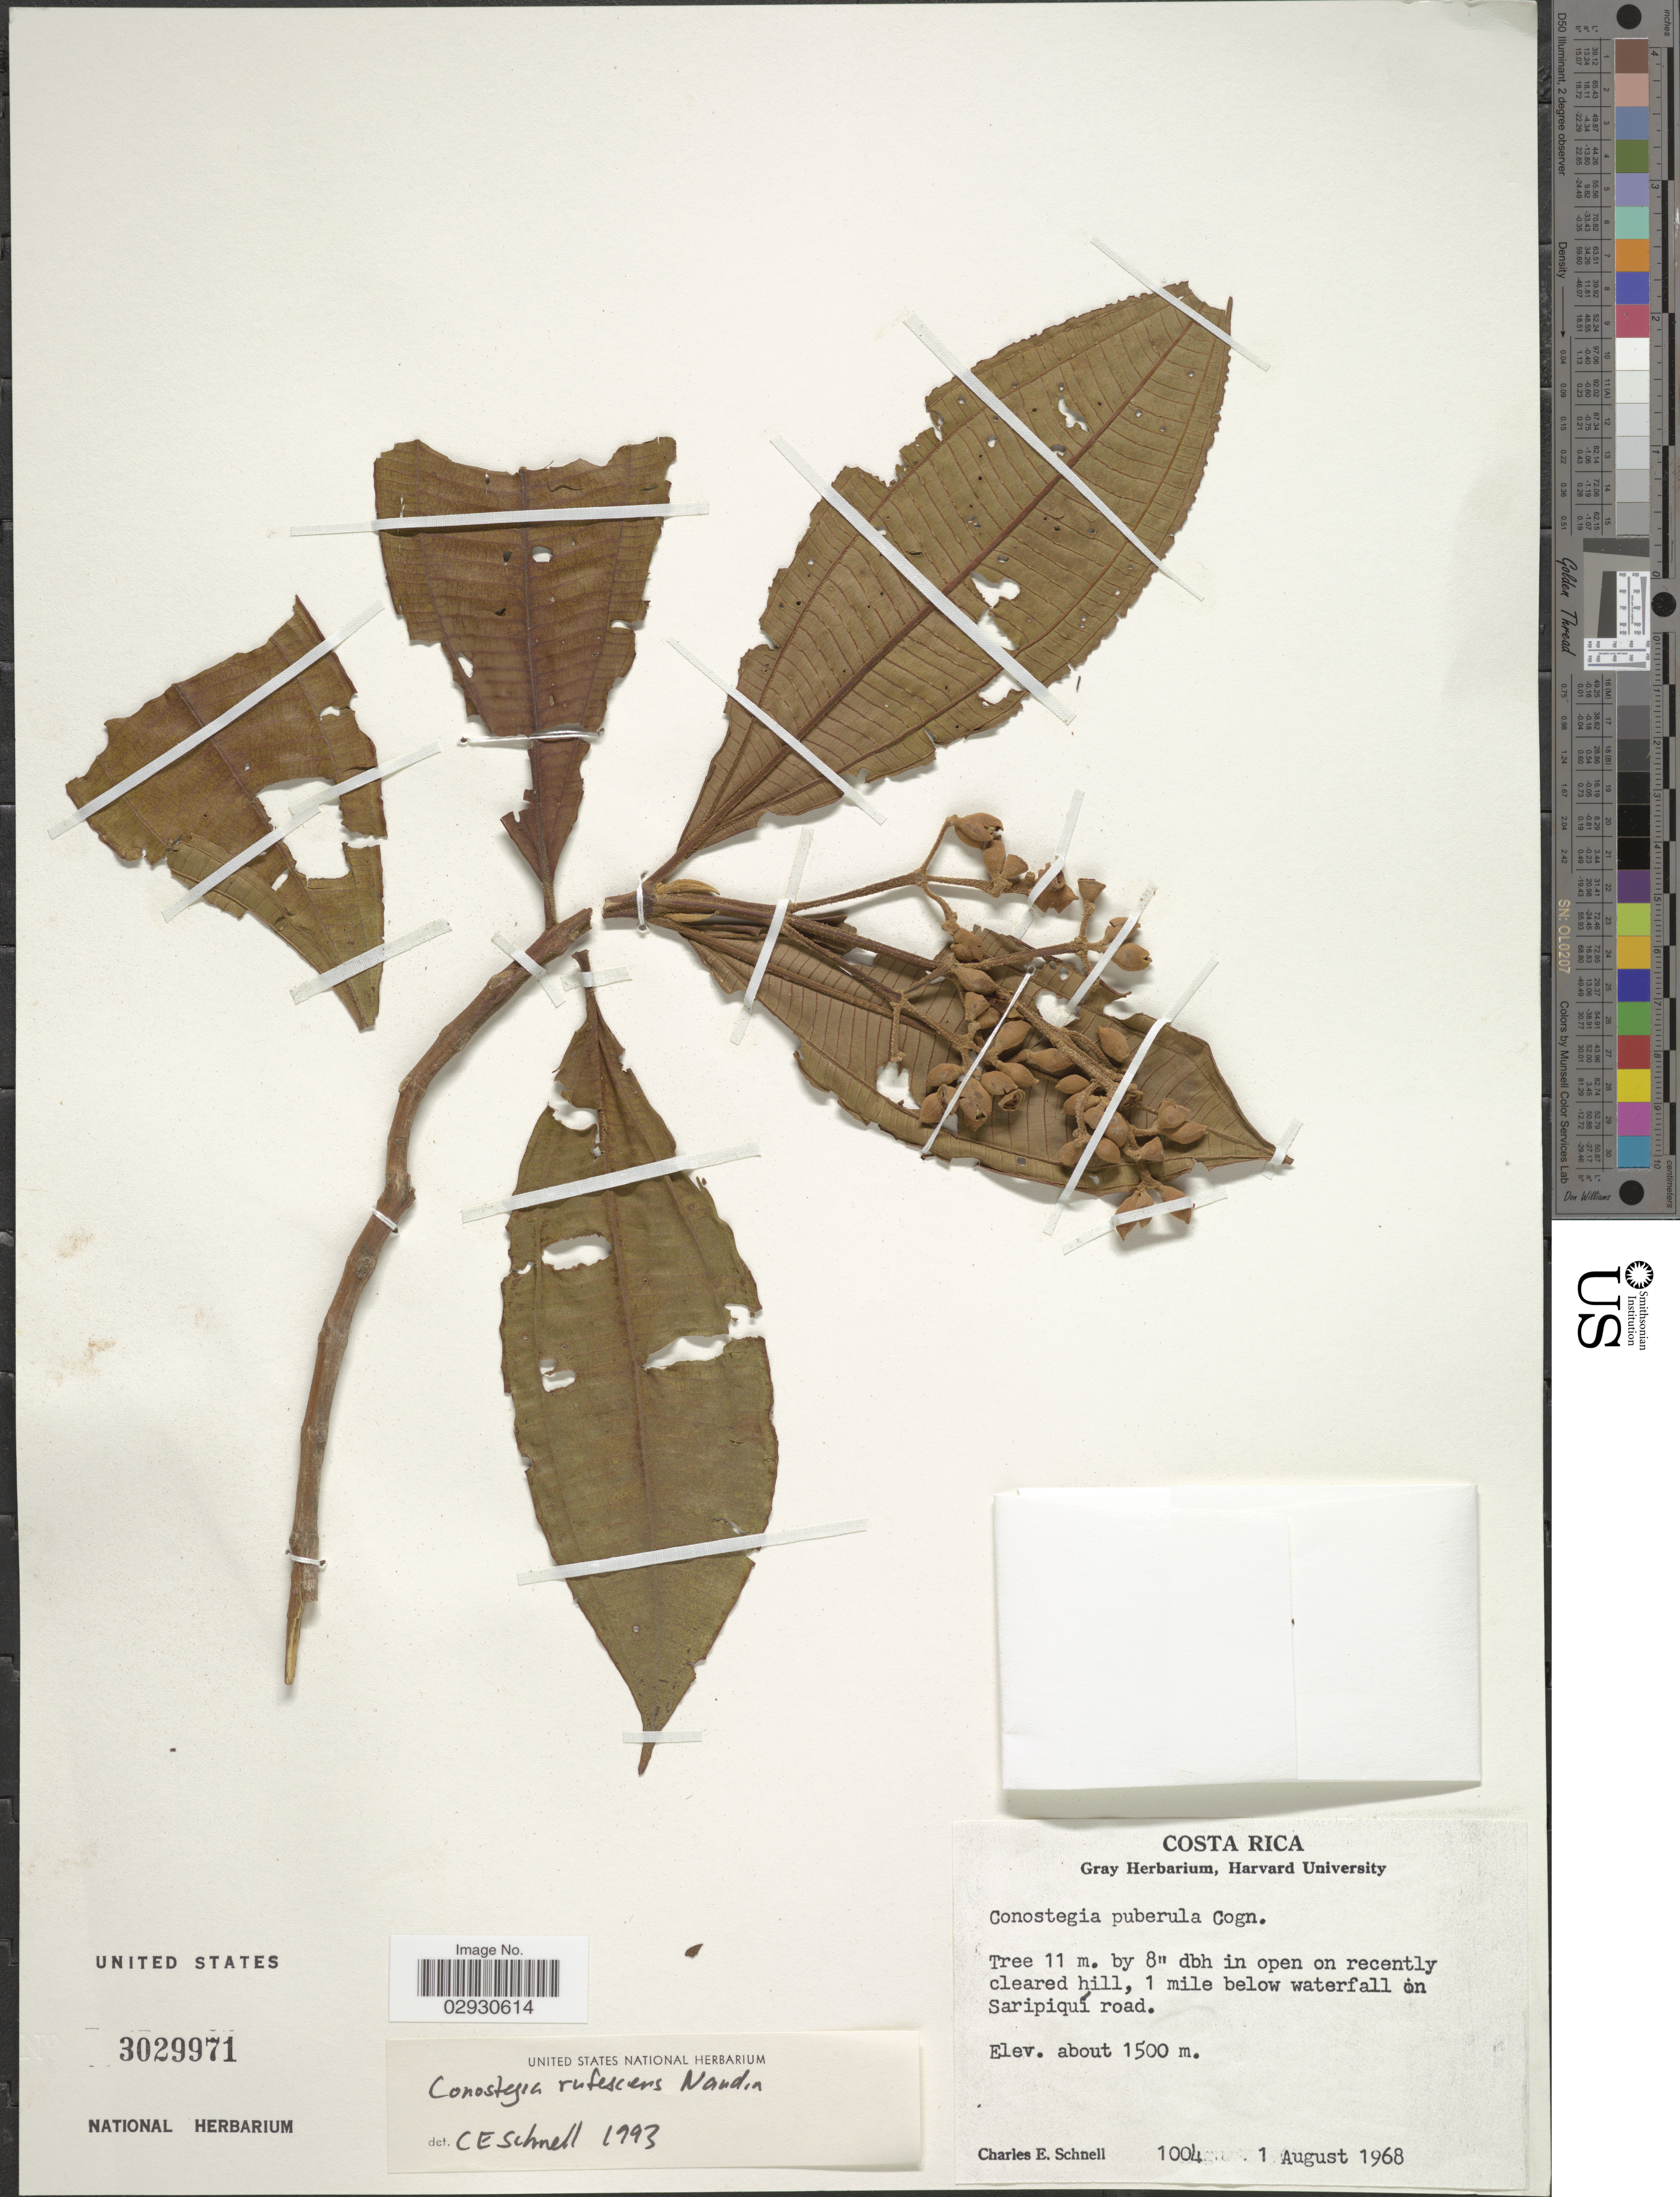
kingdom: Plantae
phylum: Tracheophyta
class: Magnoliopsida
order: Myrtales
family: Melastomataceae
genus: Conostegia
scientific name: Conostegia rufescens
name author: Naudin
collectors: C. Schnell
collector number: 1004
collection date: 1968-08-01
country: Costa Rica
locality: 1 mile below waterfall on Saripiquí road.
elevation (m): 1500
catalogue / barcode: US 3029971